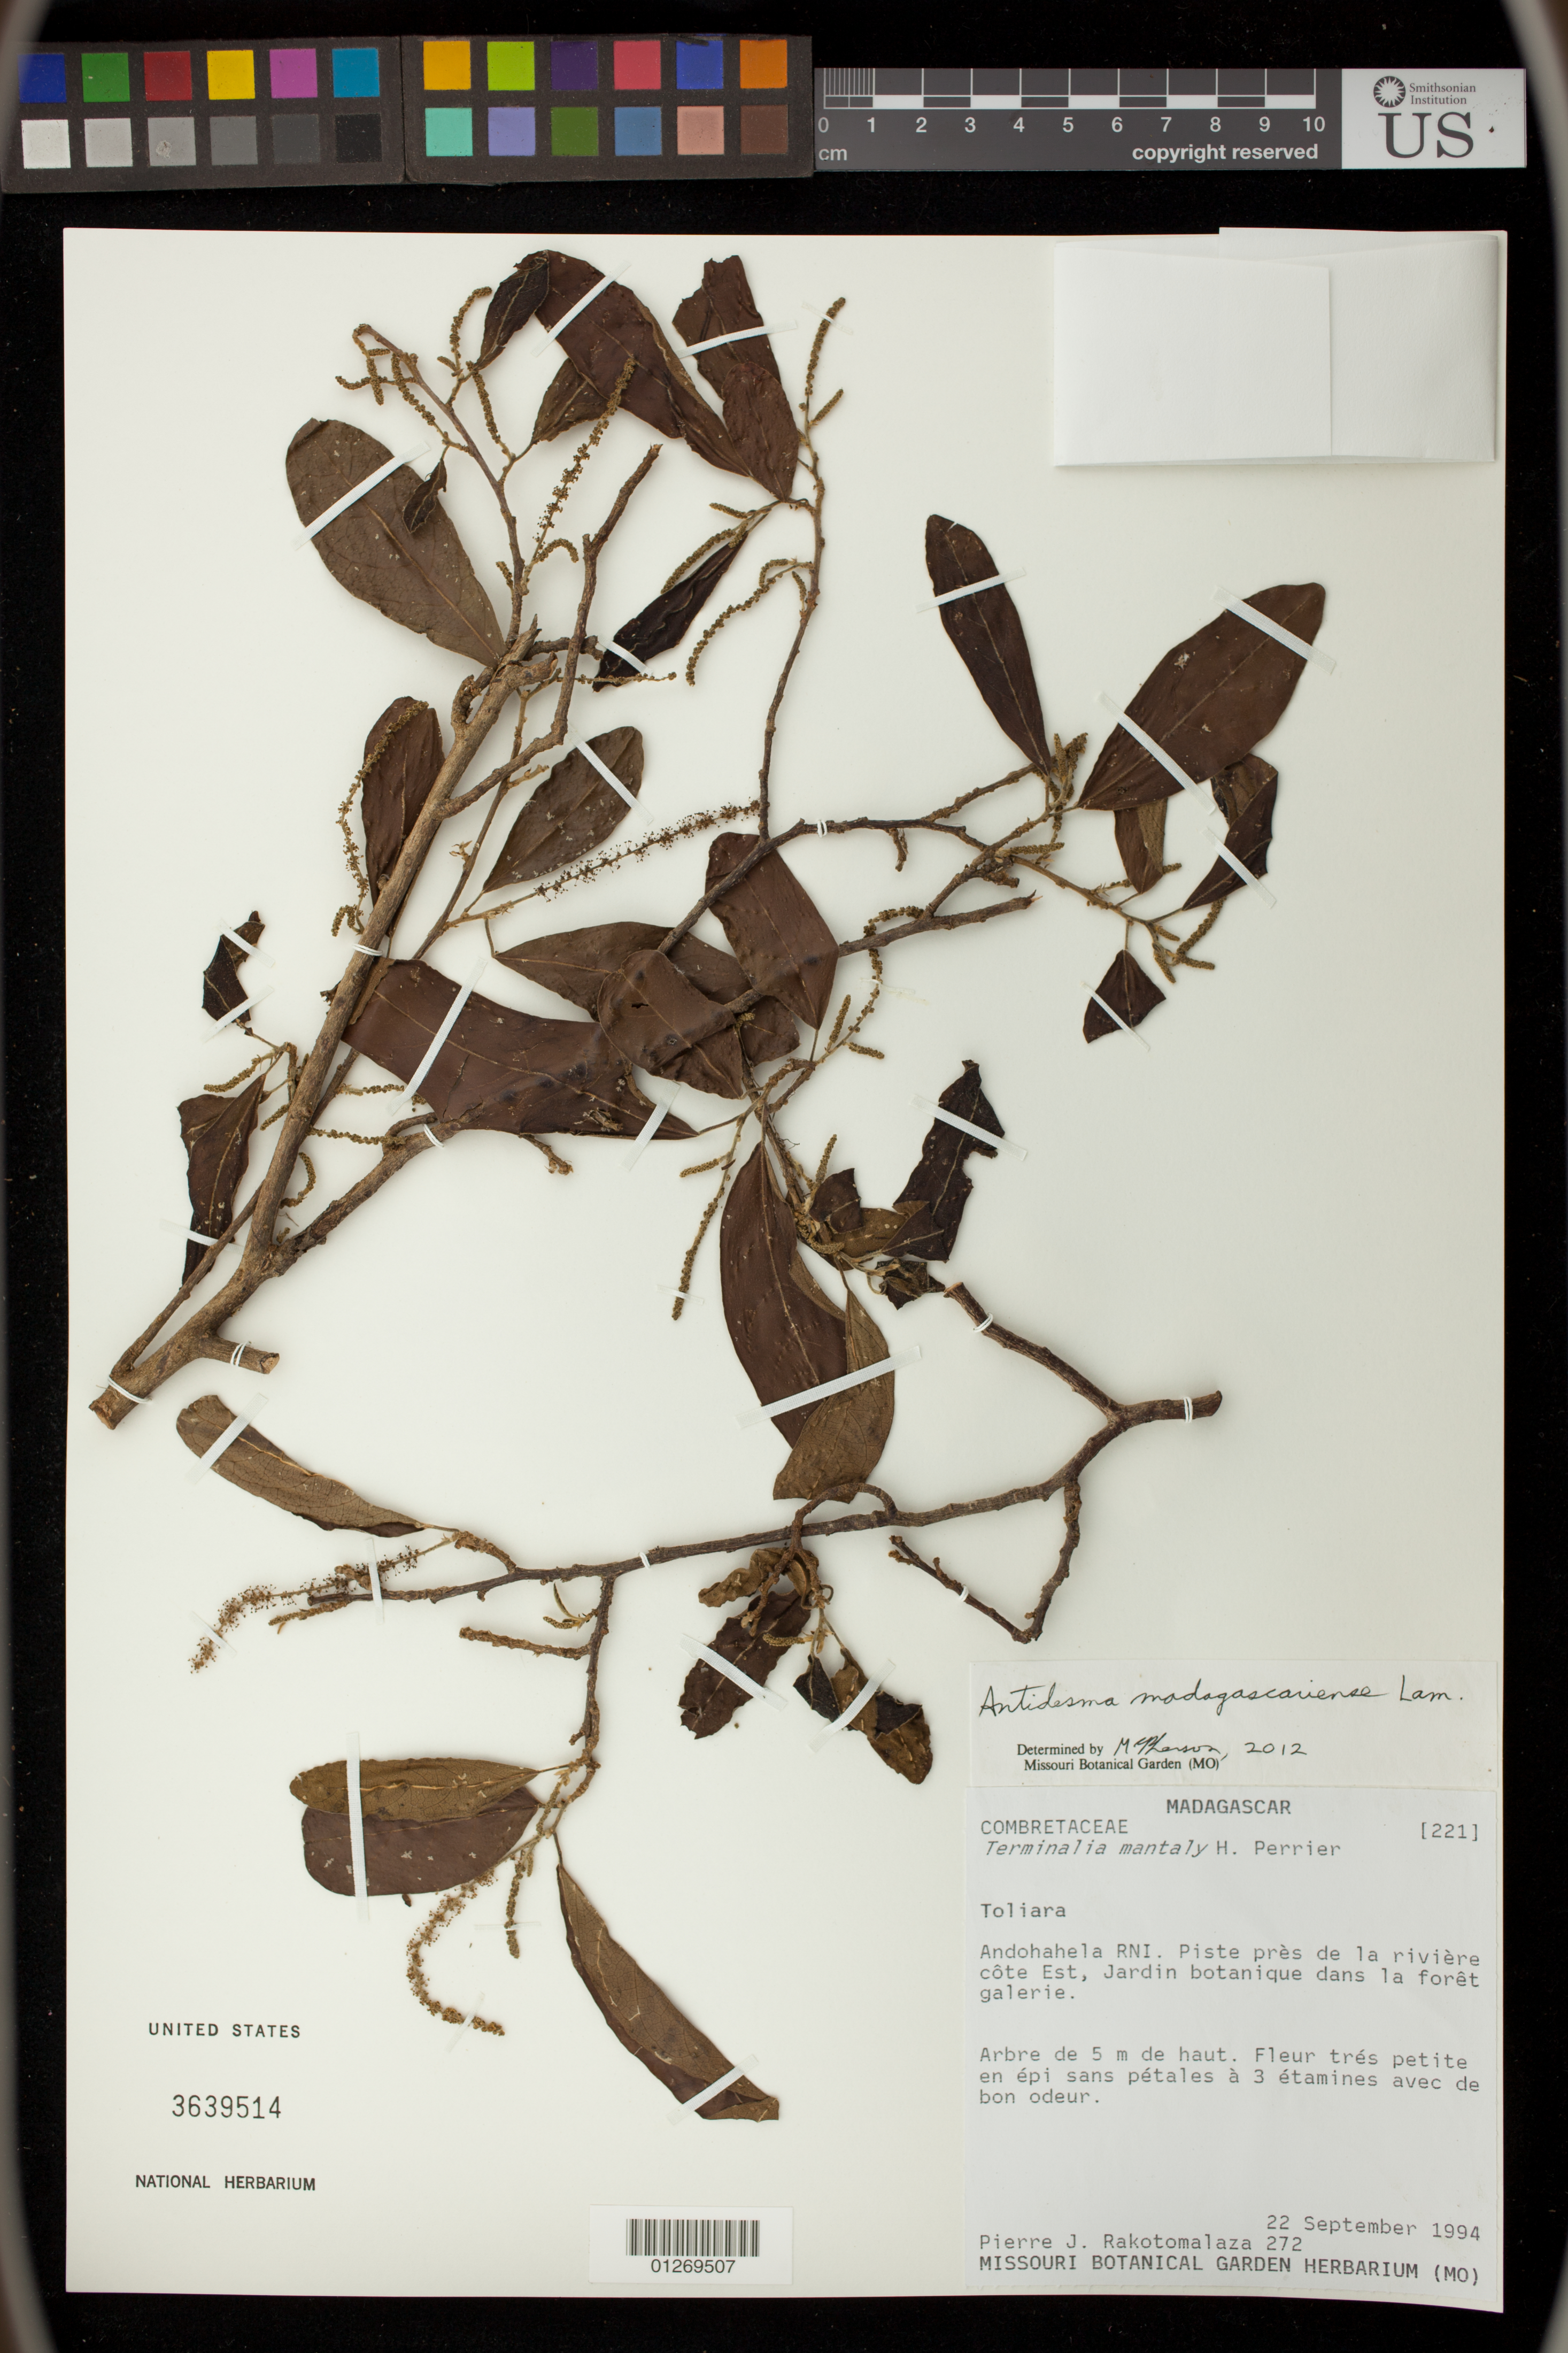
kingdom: Plantae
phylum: Tracheophyta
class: Magnoliopsida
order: Malpighiales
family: Phyllanthaceae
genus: Antidesma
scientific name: Antidesma madagascariense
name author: Lam.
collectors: P. J. Rakotomalaza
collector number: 272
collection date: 1994-09-22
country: Madagascar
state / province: Atsimo-Andrefana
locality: Toliara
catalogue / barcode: US 3639514